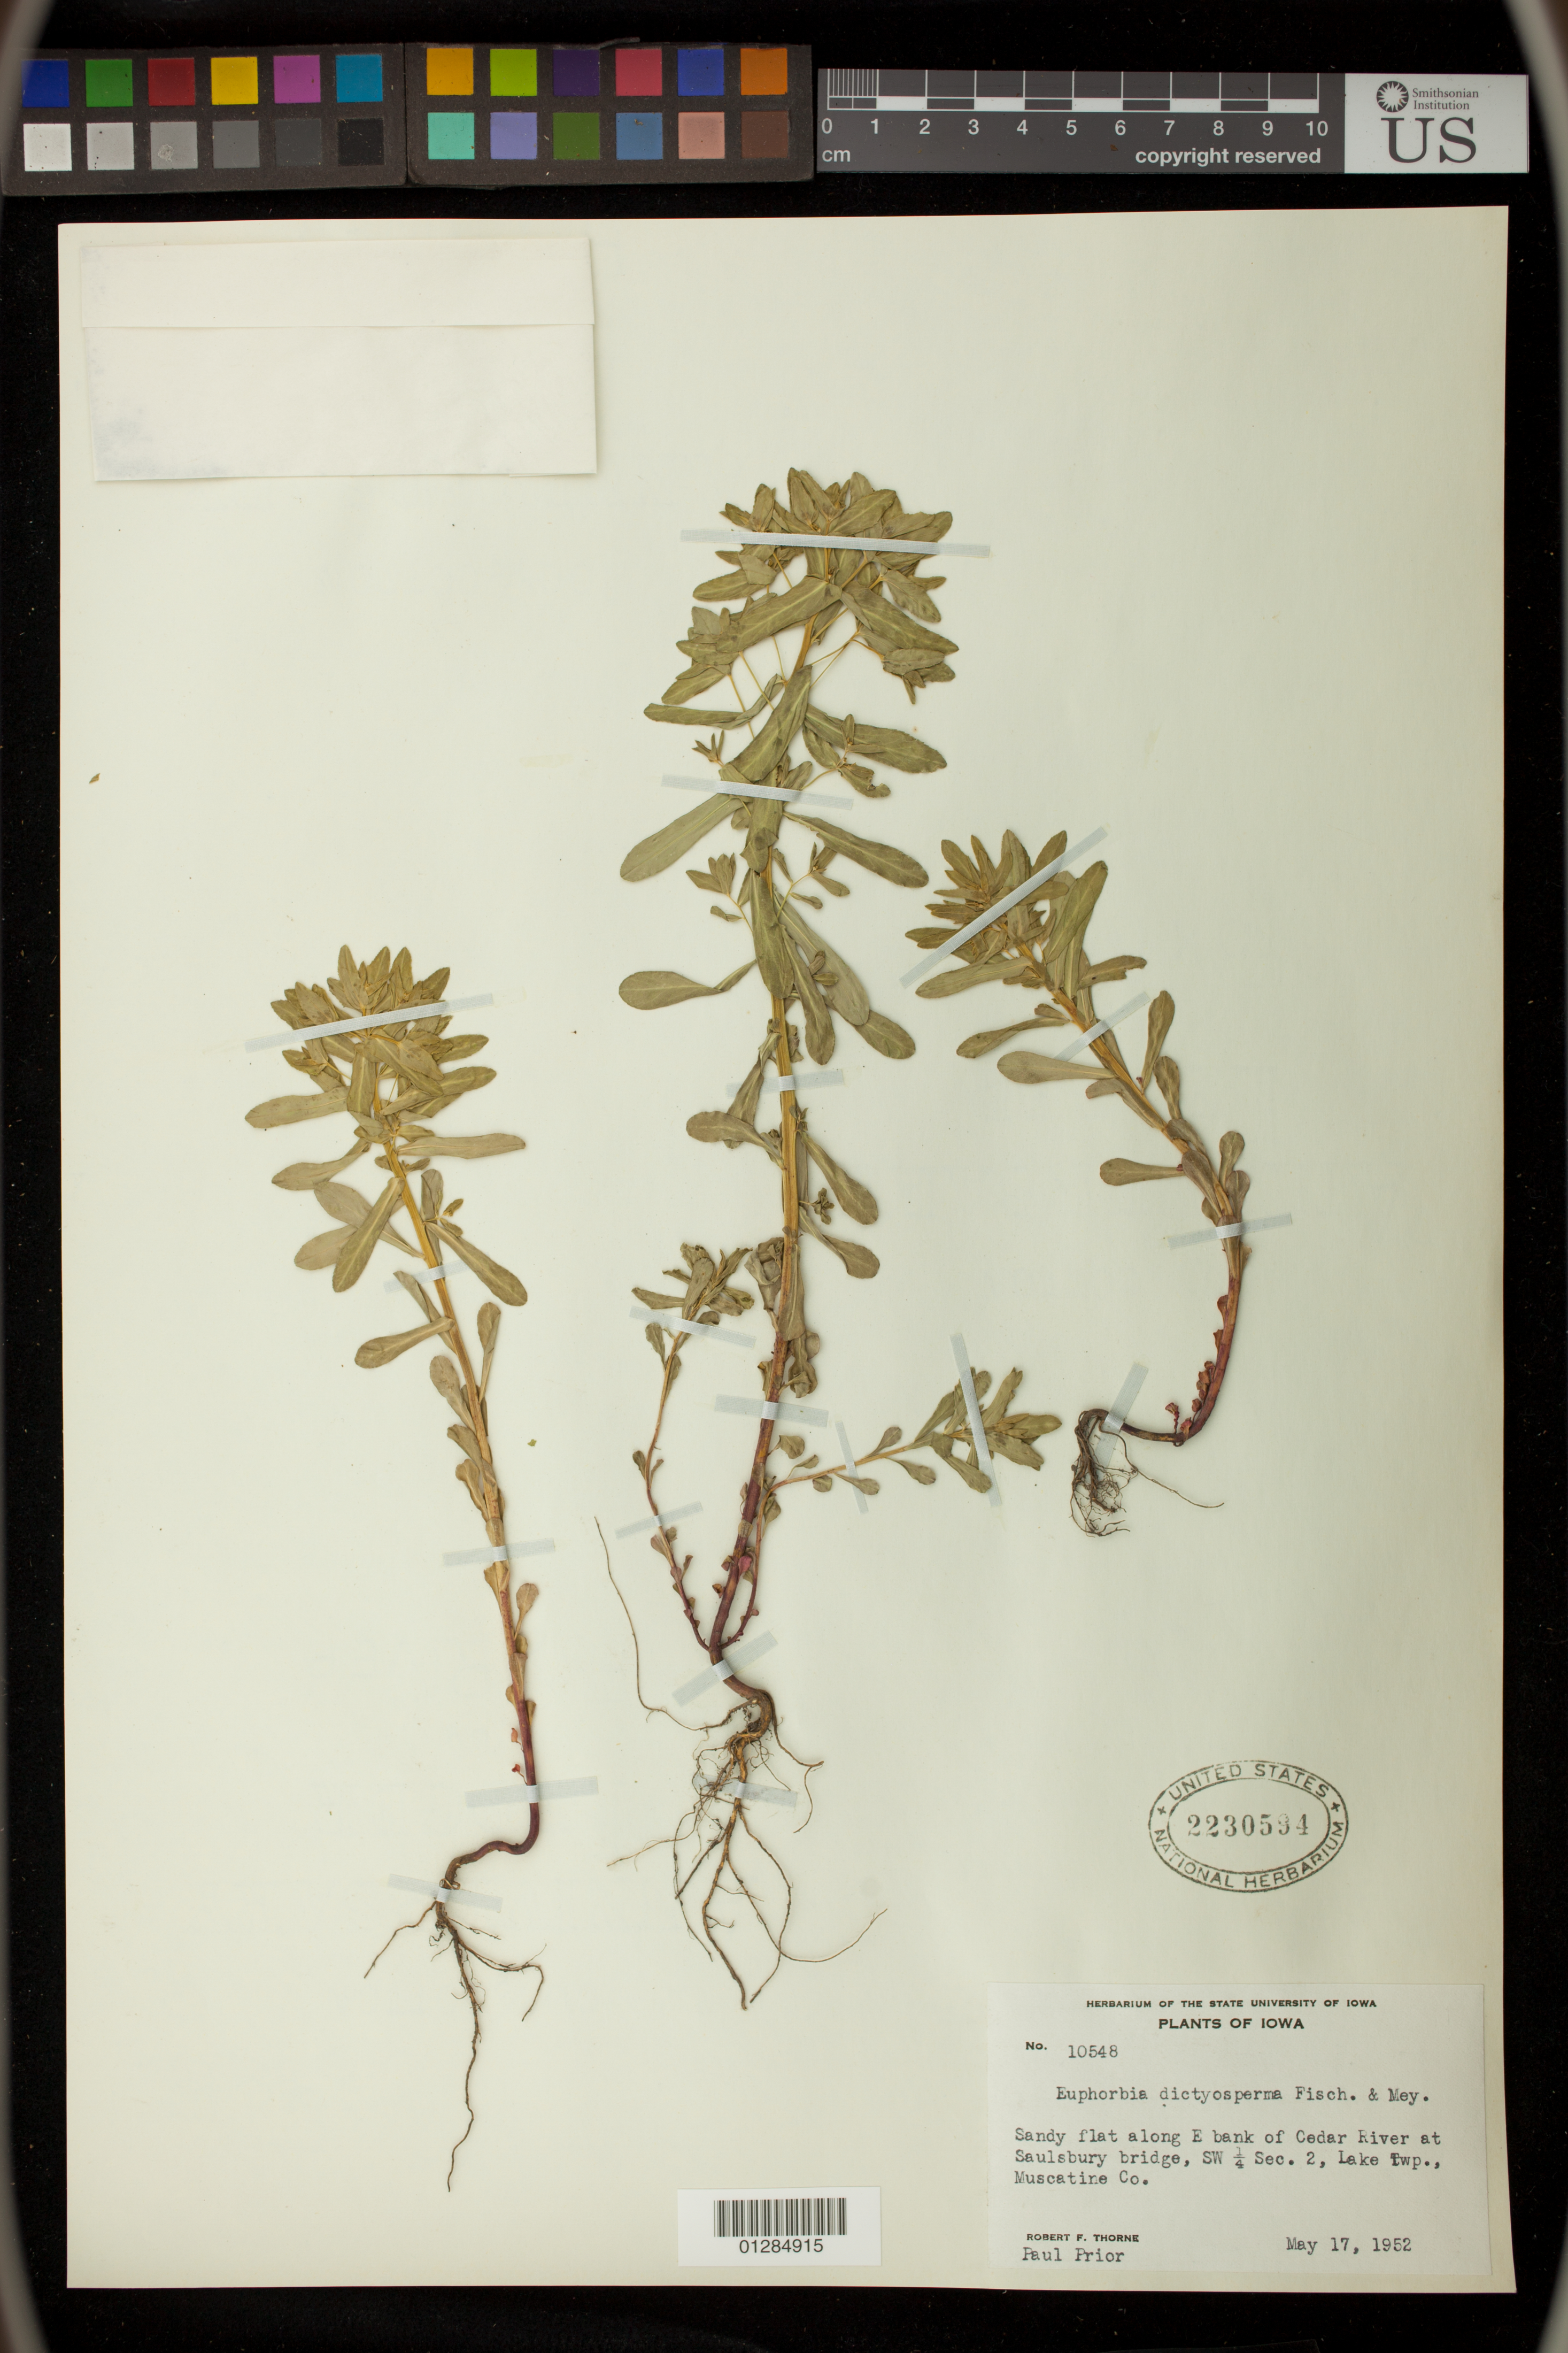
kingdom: Plantae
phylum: Tracheophyta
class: Magnoliopsida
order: Malpighiales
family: Euphorbiaceae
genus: Euphorbia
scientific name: Euphorbia spathulata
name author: Lam.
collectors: R. F. Thorne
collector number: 10548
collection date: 1952-05-17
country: United States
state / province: Iowa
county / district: Muscatine County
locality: E bank of Cedar River at Saulsbury bridge, SW 1/4 Sec. 2, Lake Twp., Muscatine Co.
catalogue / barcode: US 2230594